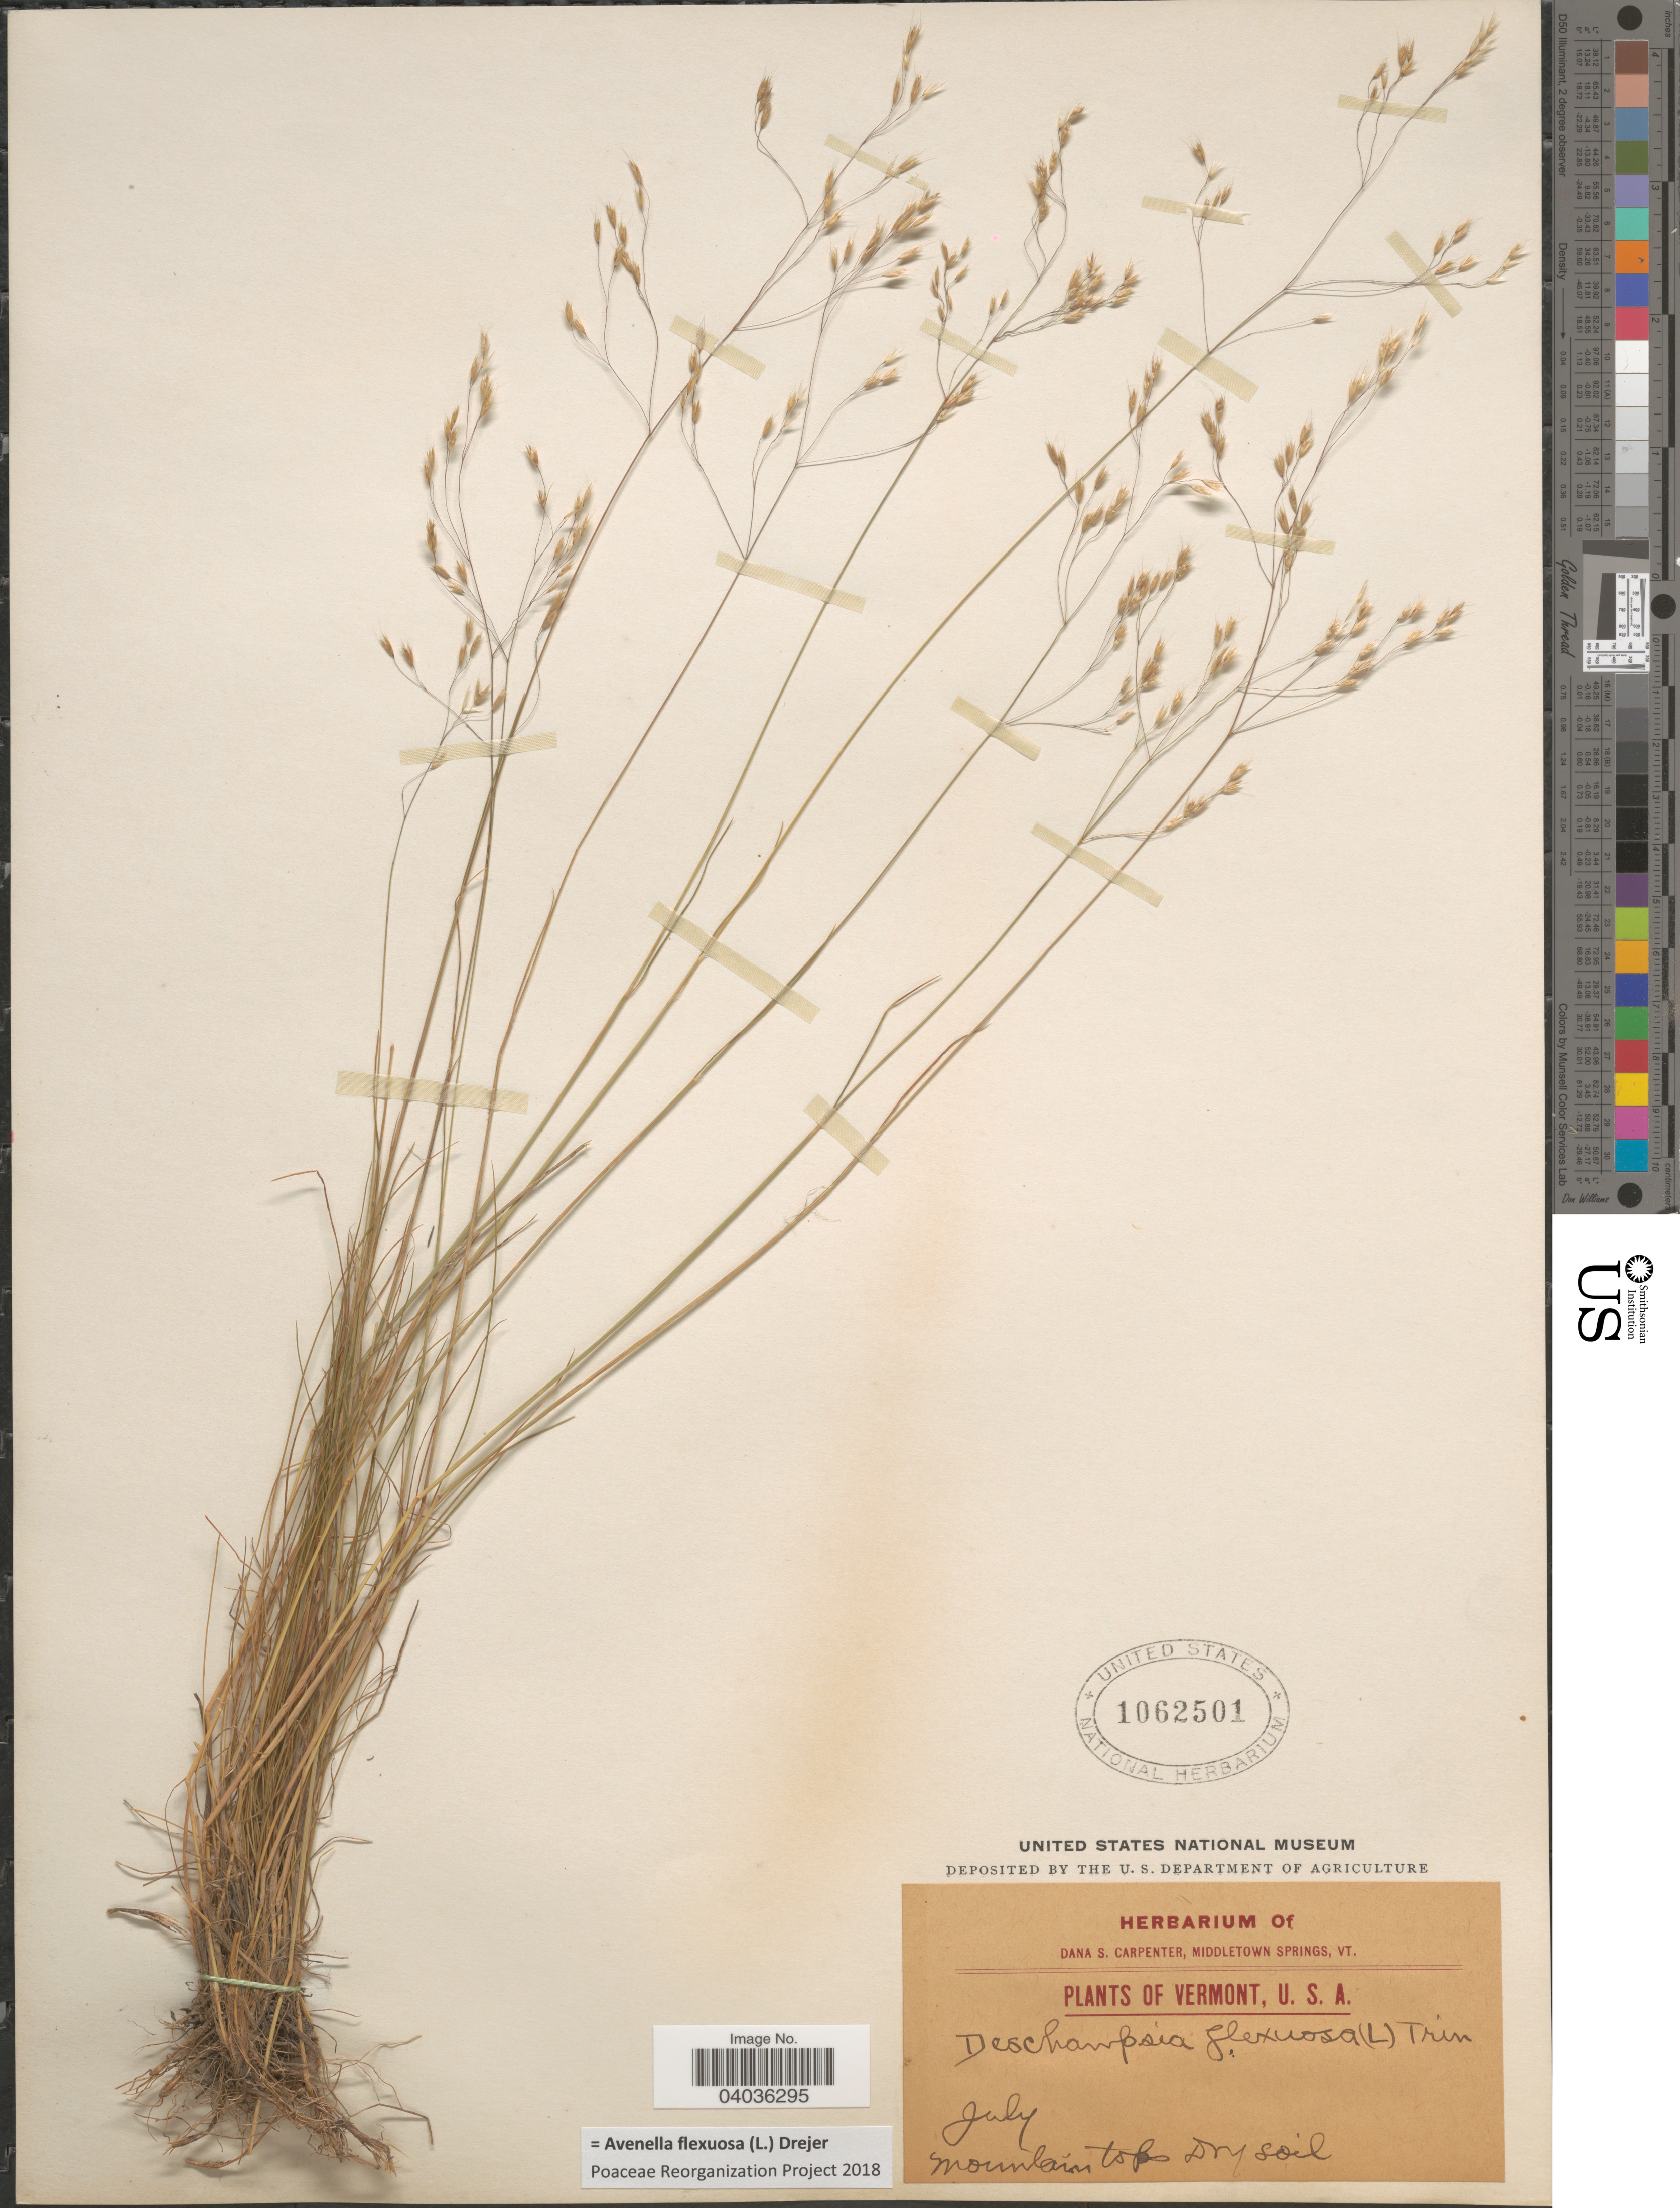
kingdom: Plantae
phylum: Tracheophyta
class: Liliopsida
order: Poales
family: Poaceae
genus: Avenella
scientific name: Avenella flexuosa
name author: (L.) Drejer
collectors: ex herb. Dana S. Carpenter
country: United States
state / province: Vermont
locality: Mountain tops.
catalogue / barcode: US 1062501